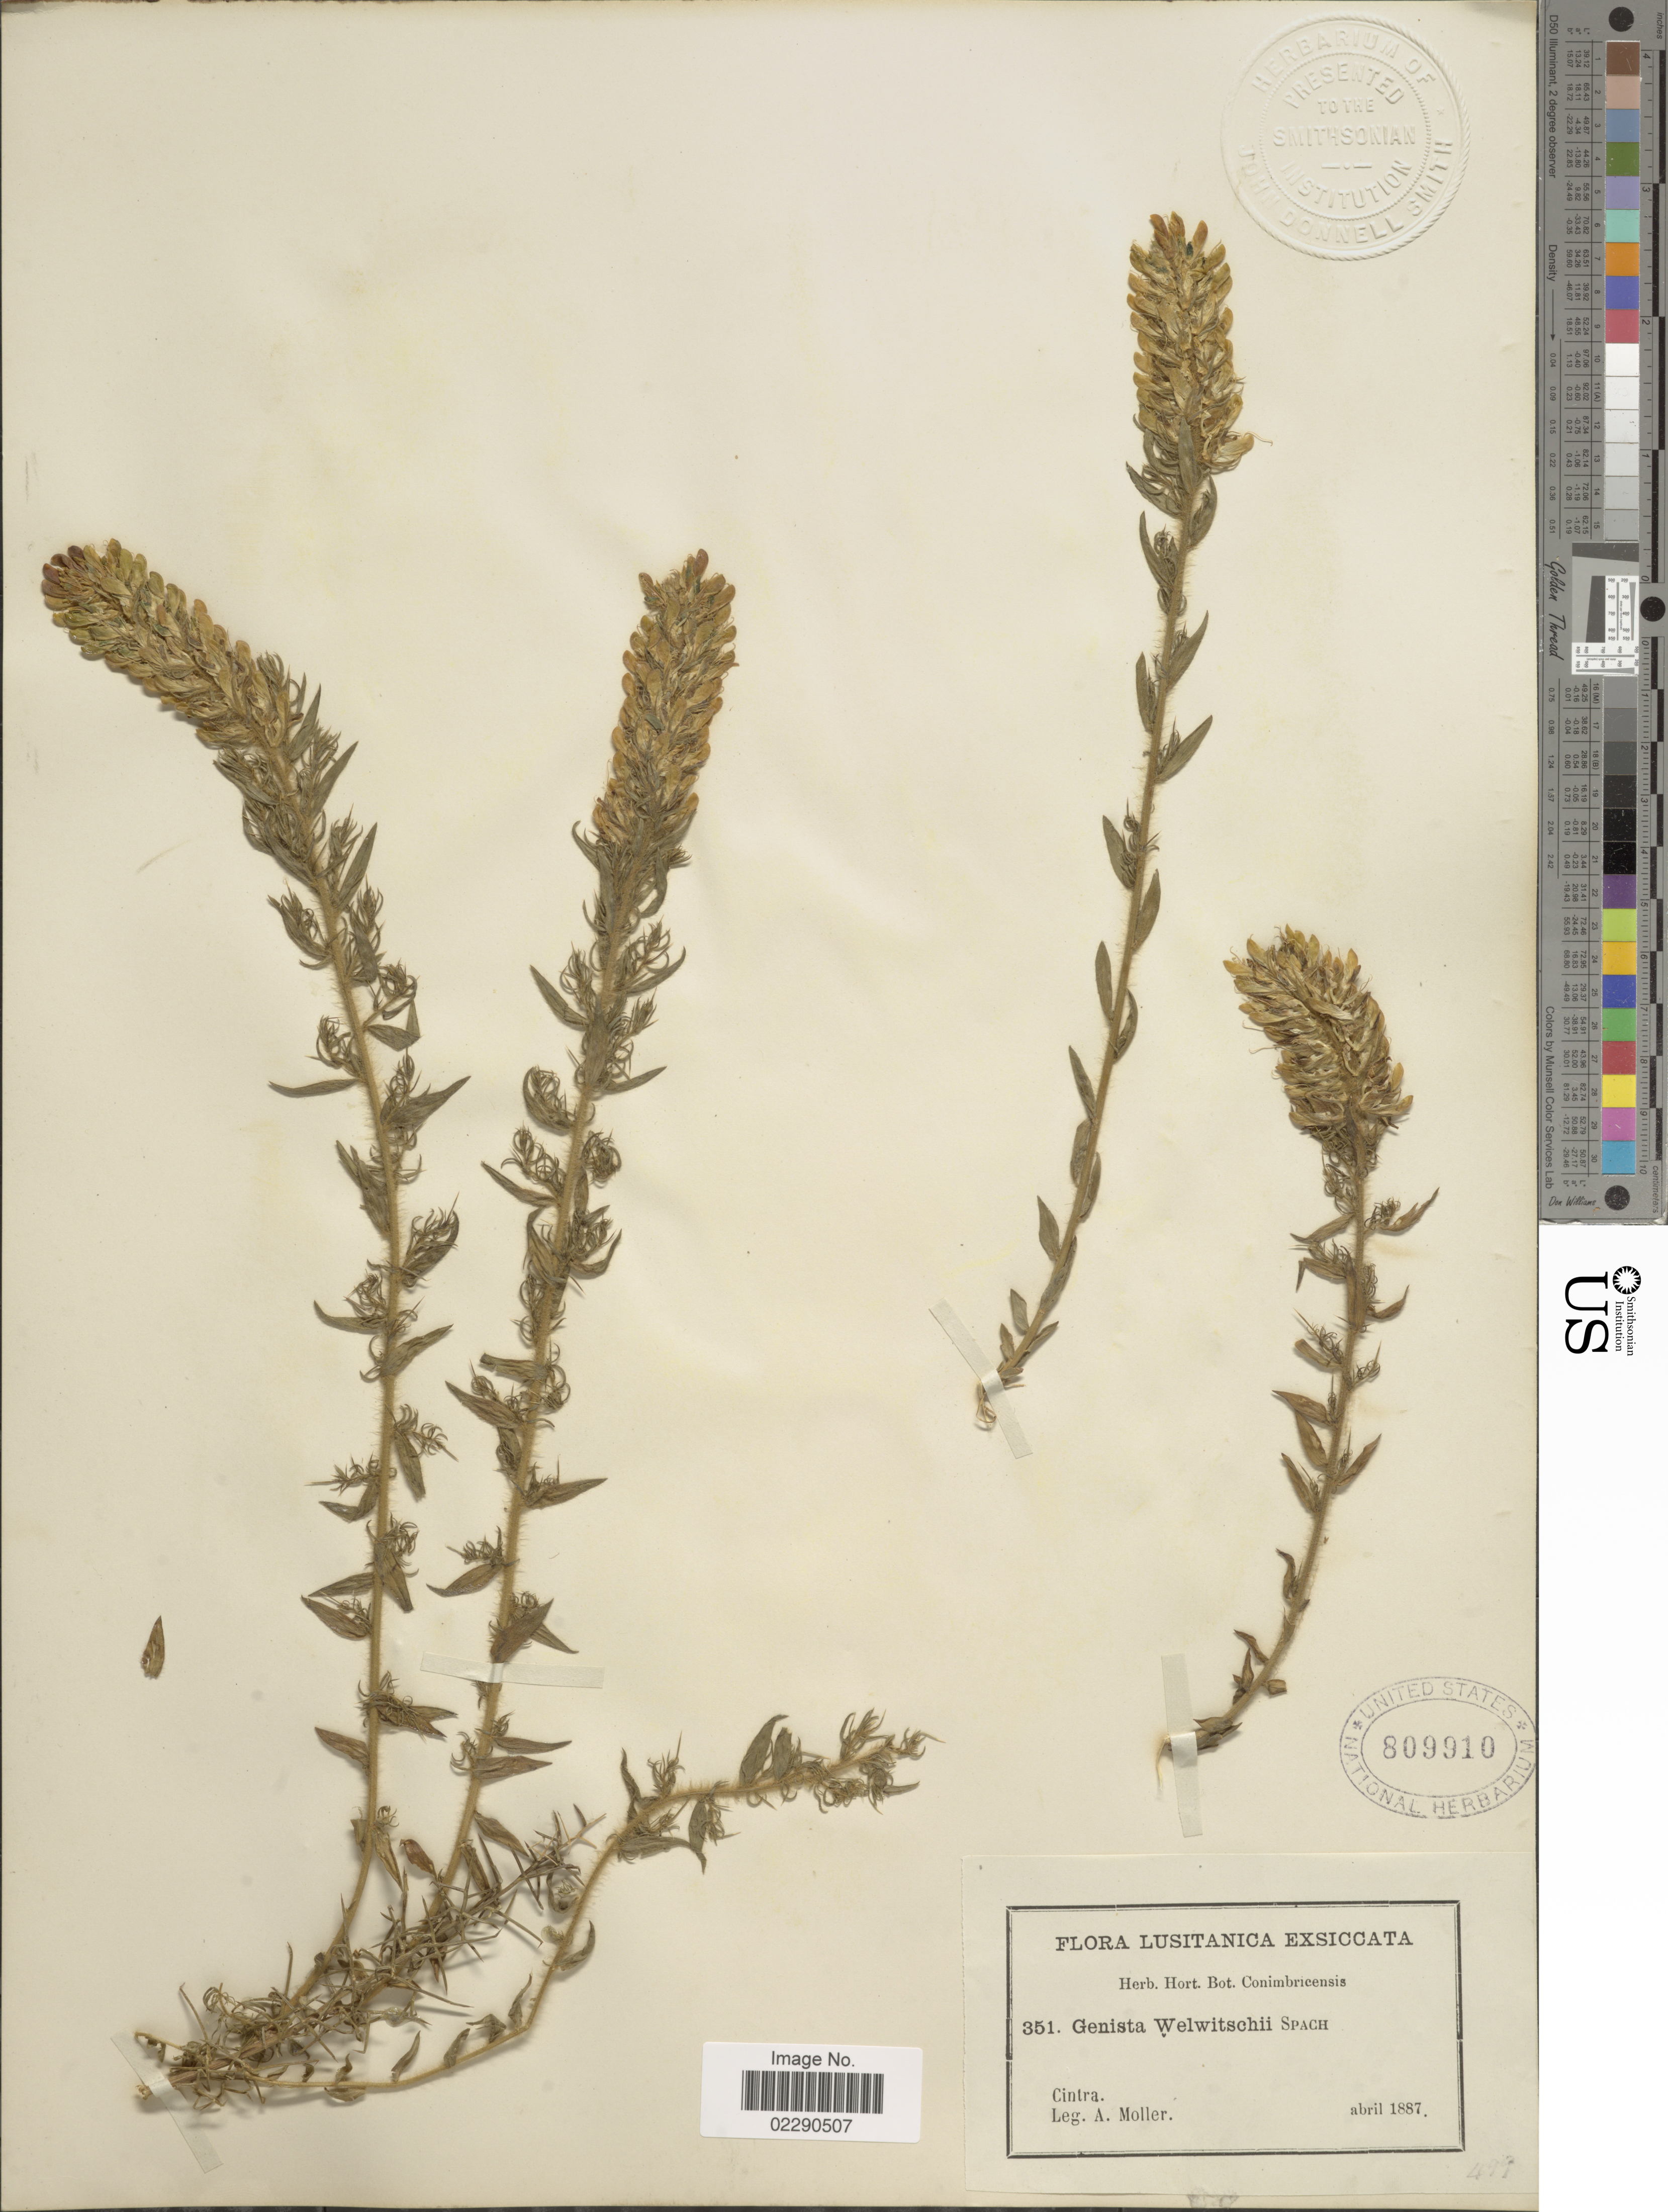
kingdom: Plantae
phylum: Tracheophyta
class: Magnoliopsida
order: Fabales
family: Fabaceae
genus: Genista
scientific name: Genista welwitschii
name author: Spach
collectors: A. Moller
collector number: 351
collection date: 1887-04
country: Portugal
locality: Lusitanica, Cintra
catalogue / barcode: US 809910